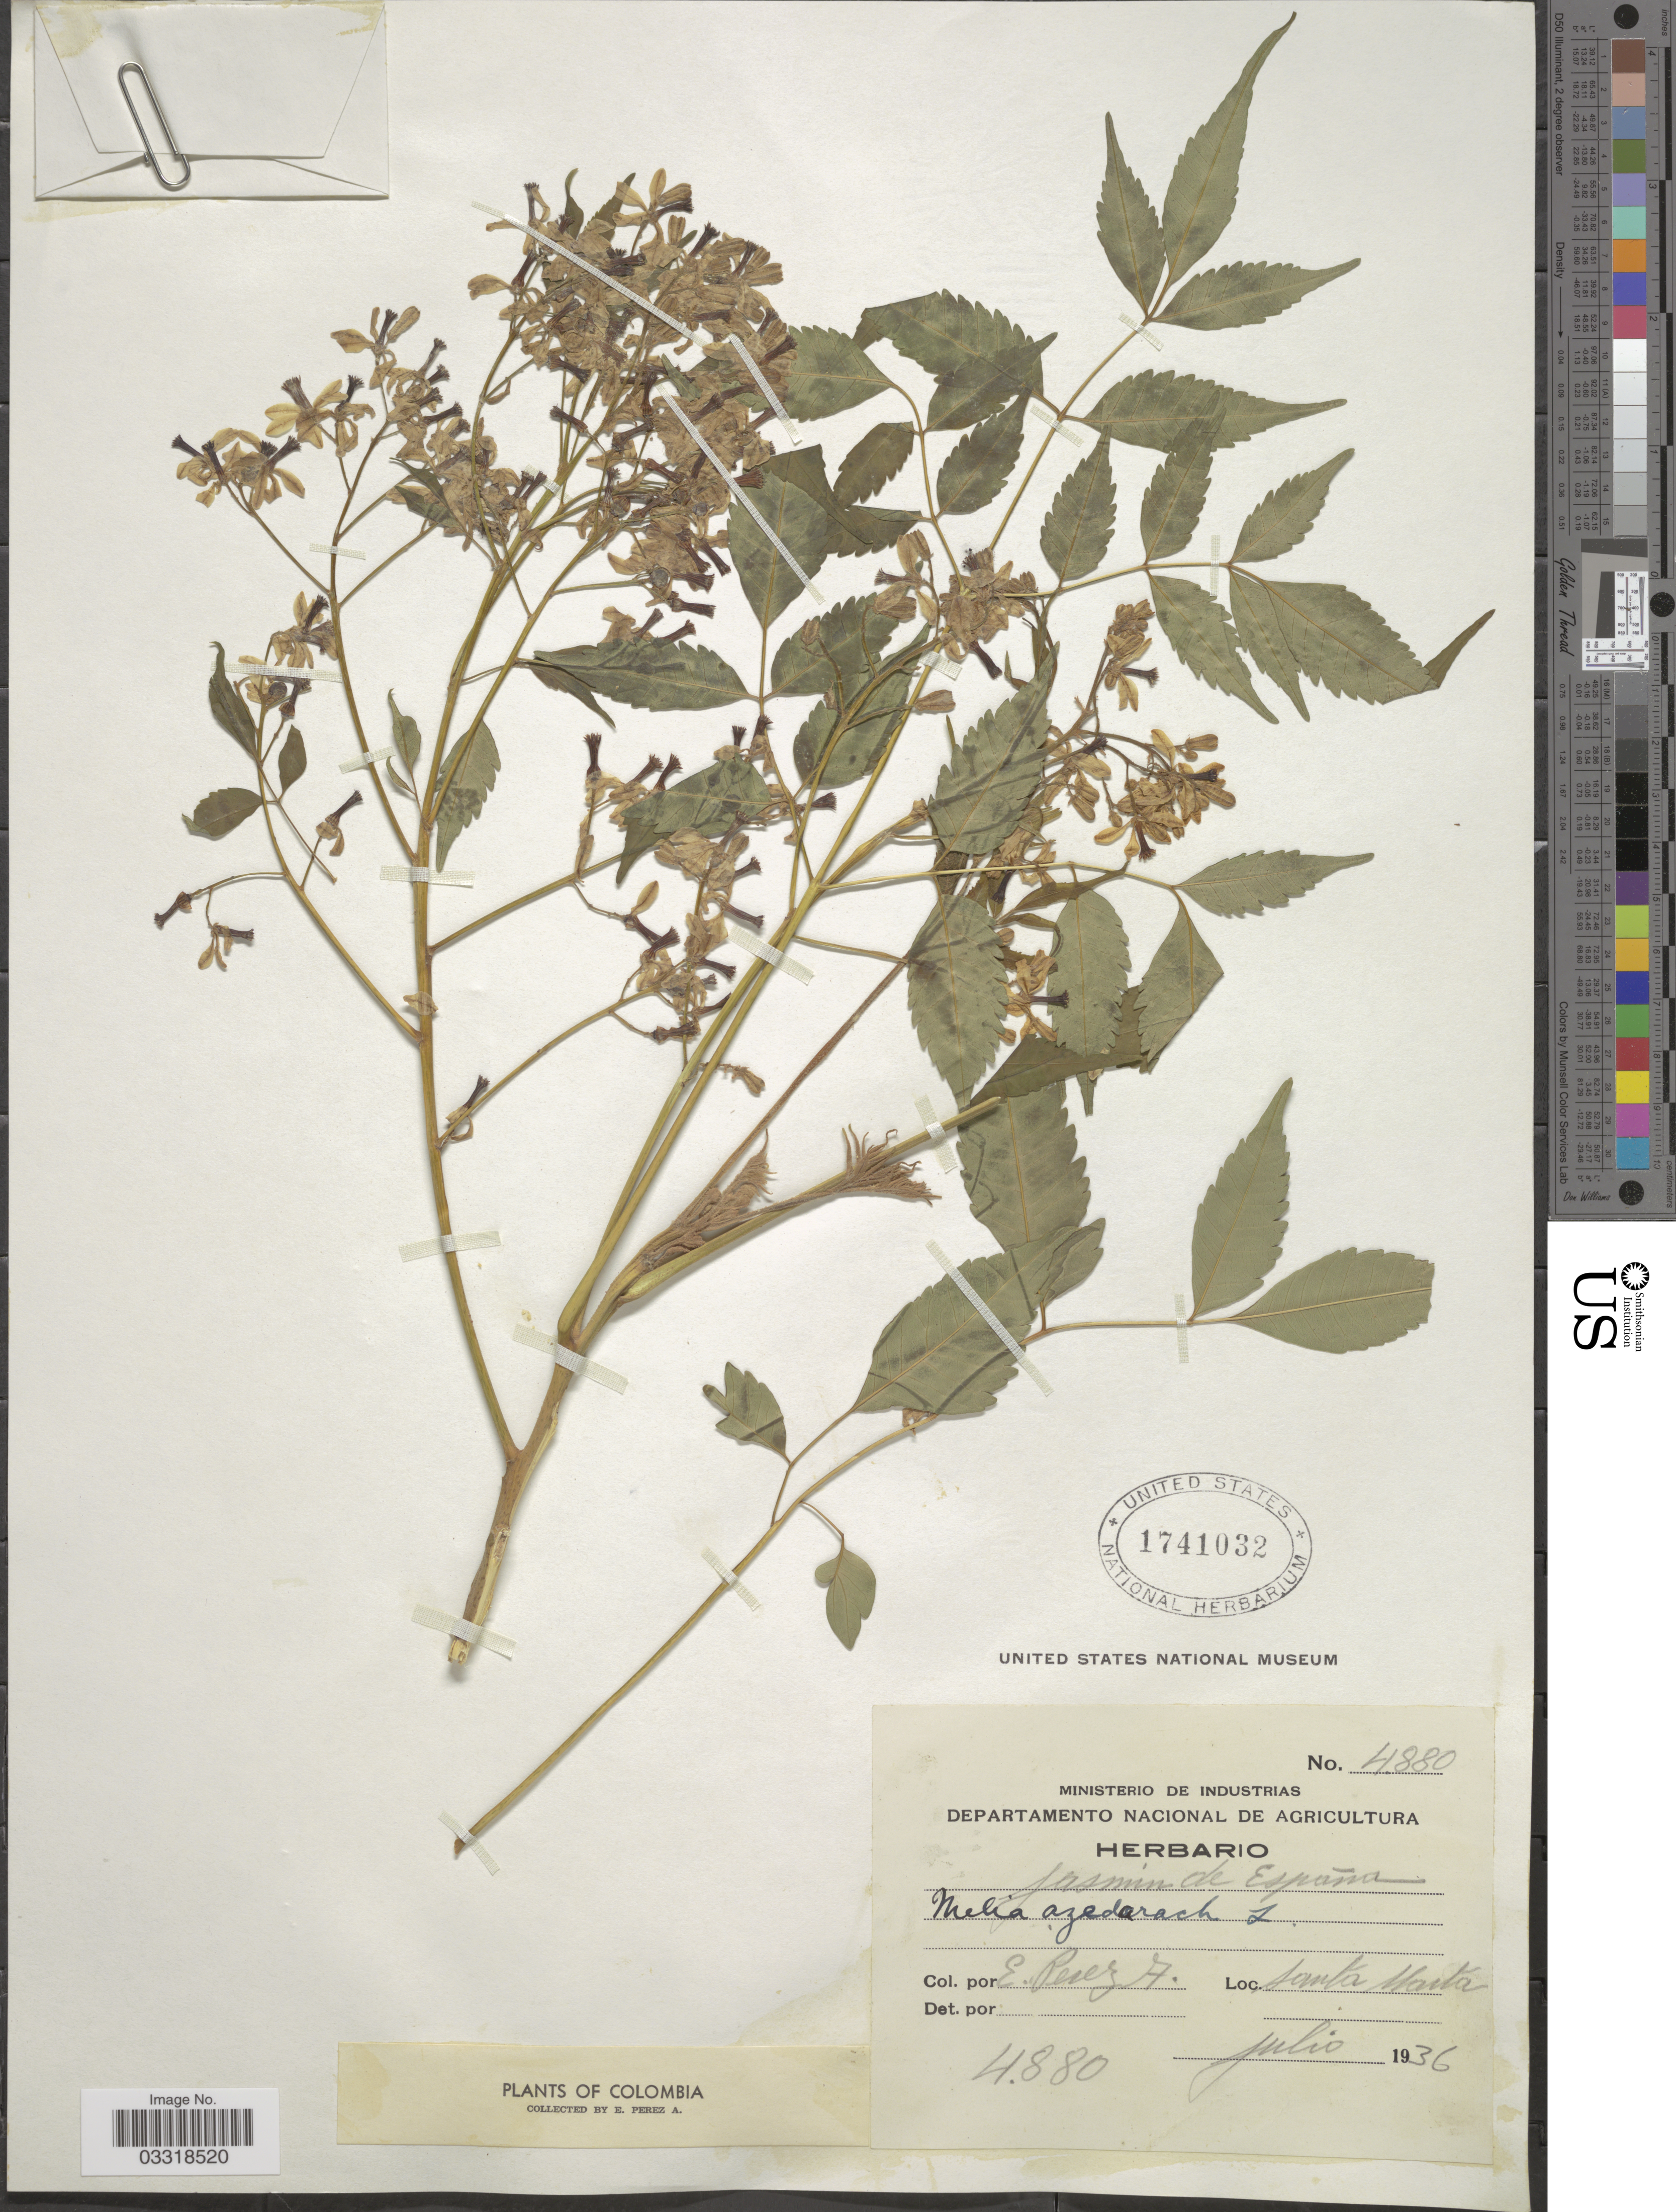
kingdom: Plantae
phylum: Tracheophyta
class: Magnoliopsida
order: Sapindales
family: Meliaceae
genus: Melia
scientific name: Melia azedarach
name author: L.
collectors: E. Pérez Arbeláez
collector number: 4880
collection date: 1936-07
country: Colombia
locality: Santa Marta.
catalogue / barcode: US 1741032